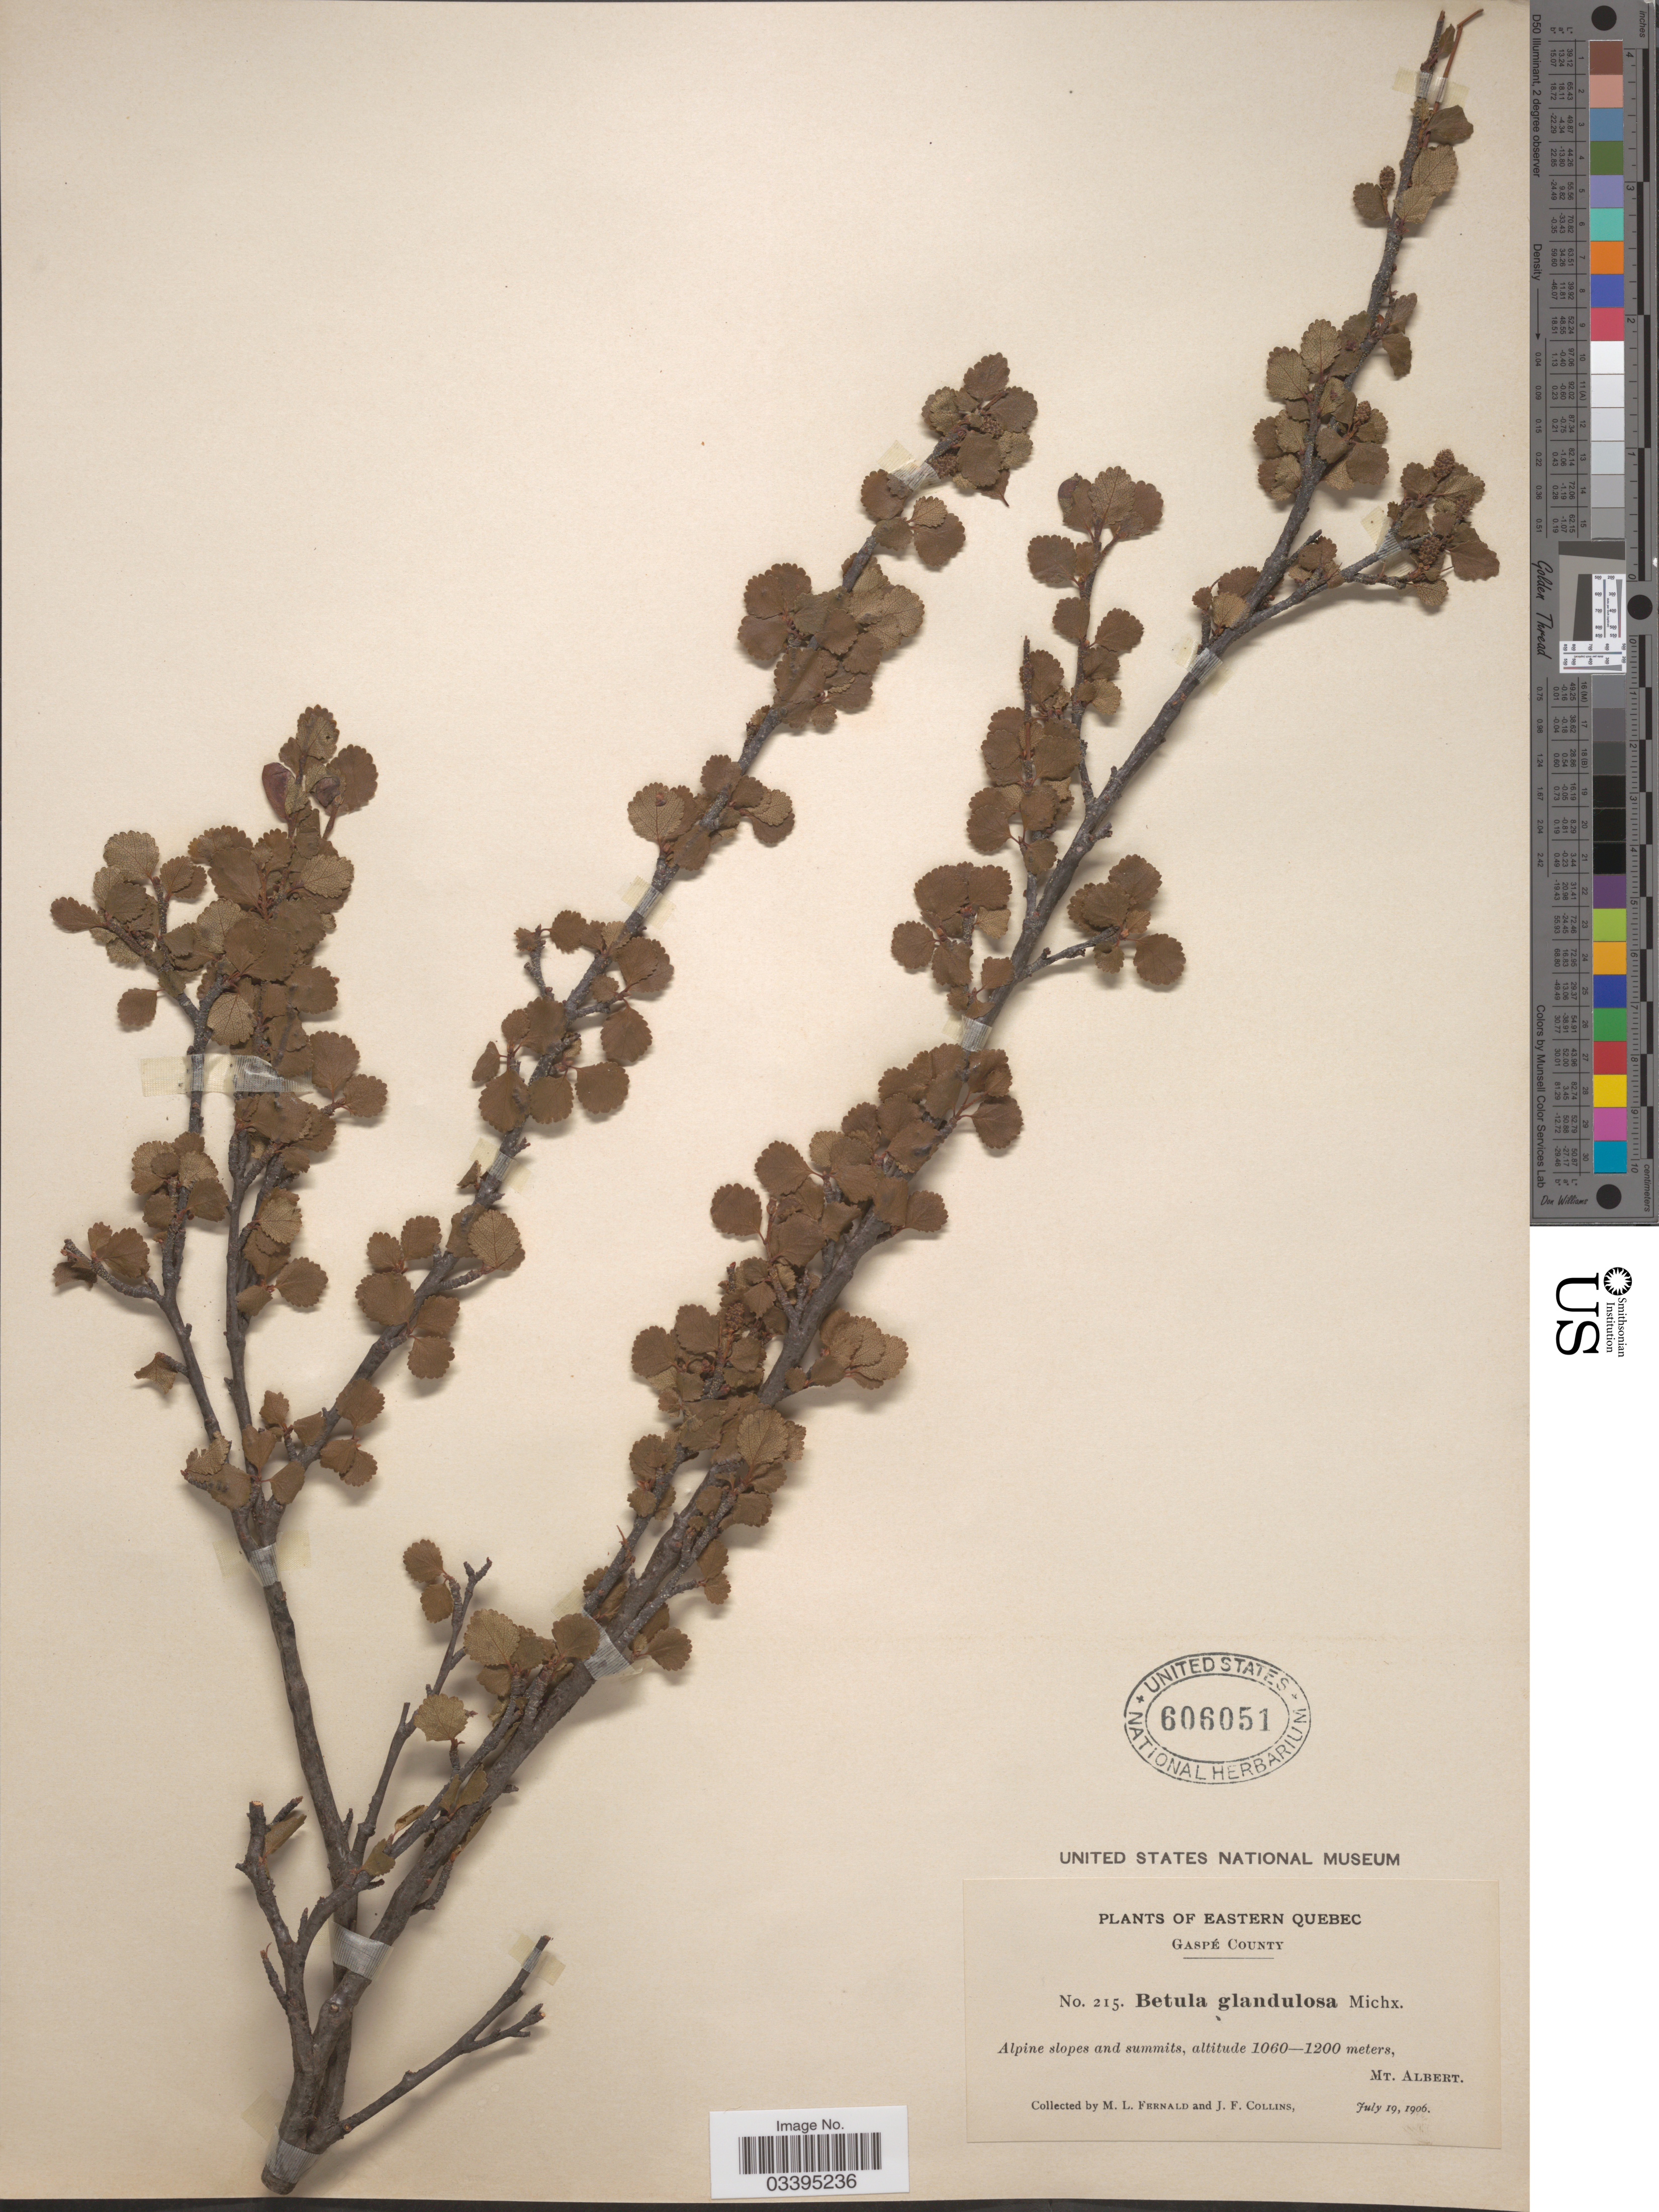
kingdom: Plantae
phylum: Tracheophyta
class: Magnoliopsida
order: Fagales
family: Betulaceae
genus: Betula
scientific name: Betula glandulosa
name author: Michx.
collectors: M. L. Fernald & J. Collins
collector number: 215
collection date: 1906-07-19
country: Canada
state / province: Quebec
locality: Eastern Quebec. Gaspé County. Mt. Albert.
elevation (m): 1060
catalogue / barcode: US 606051